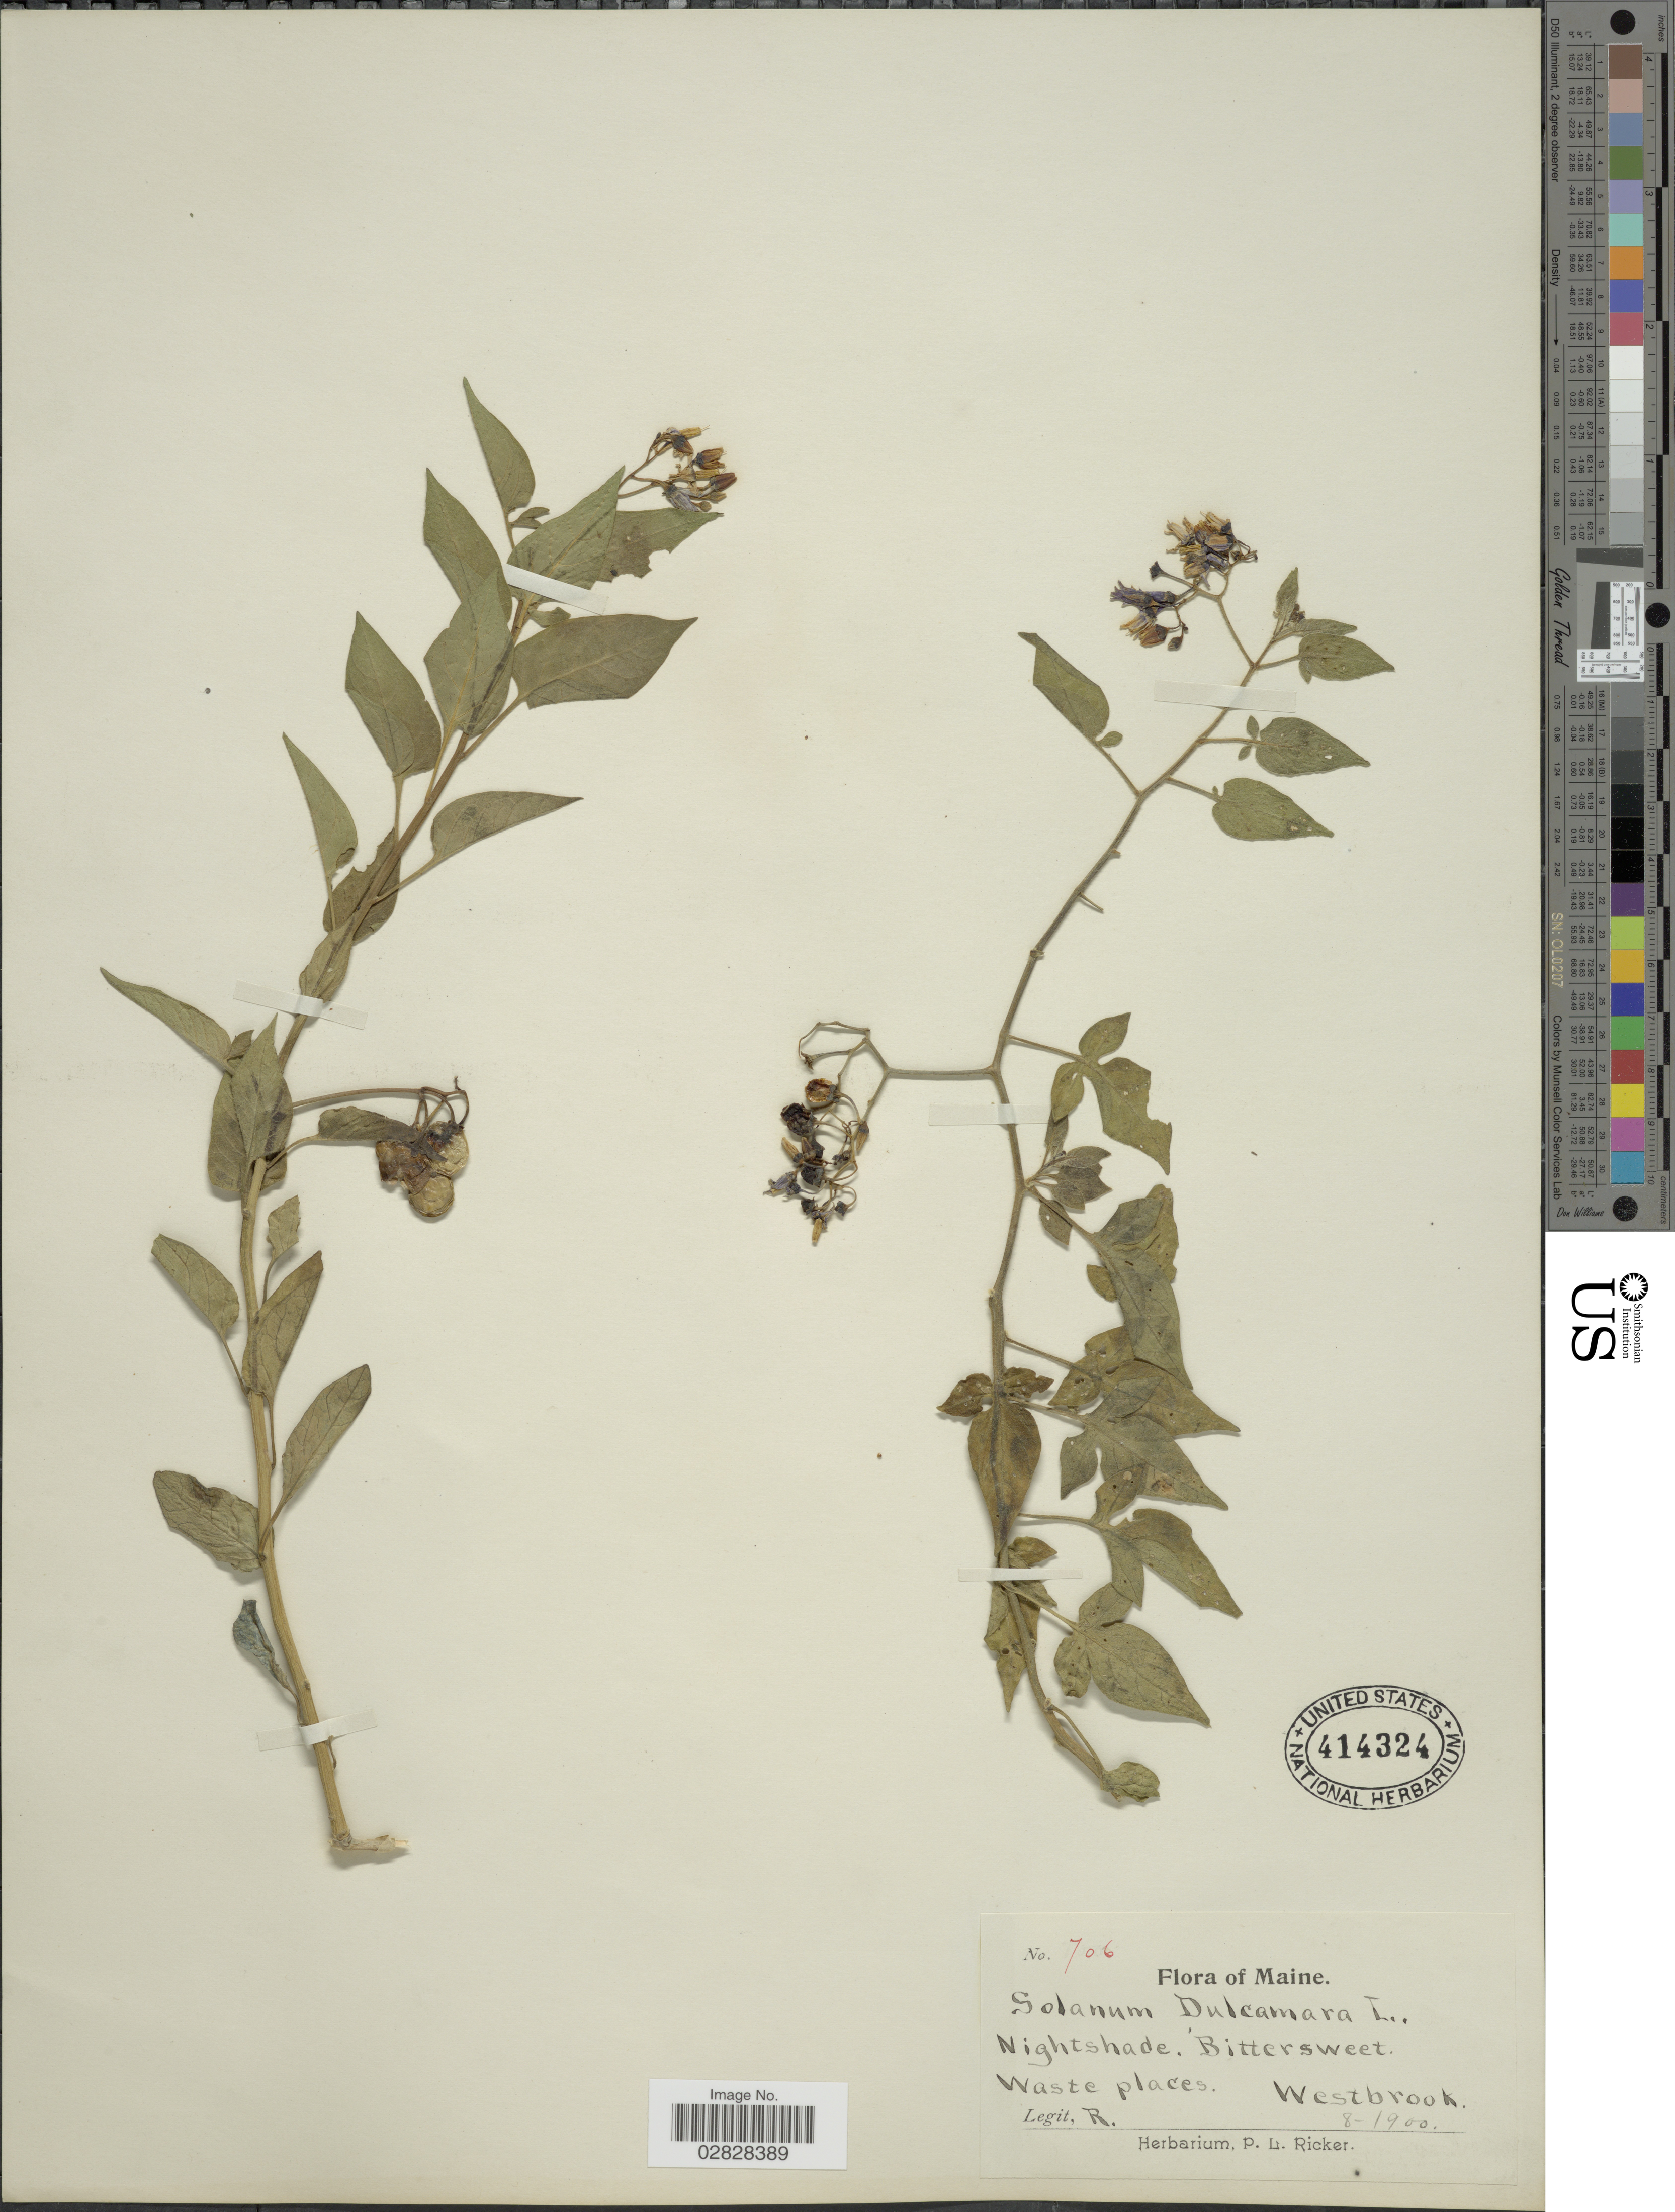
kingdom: Plantae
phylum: Tracheophyta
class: Magnoliopsida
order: Solanales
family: Solanaceae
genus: Solanum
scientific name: Solanum dulcamara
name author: L.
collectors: P. Ricker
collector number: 706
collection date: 1900-08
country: United States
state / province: Maine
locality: Westbrook.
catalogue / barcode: US 414324